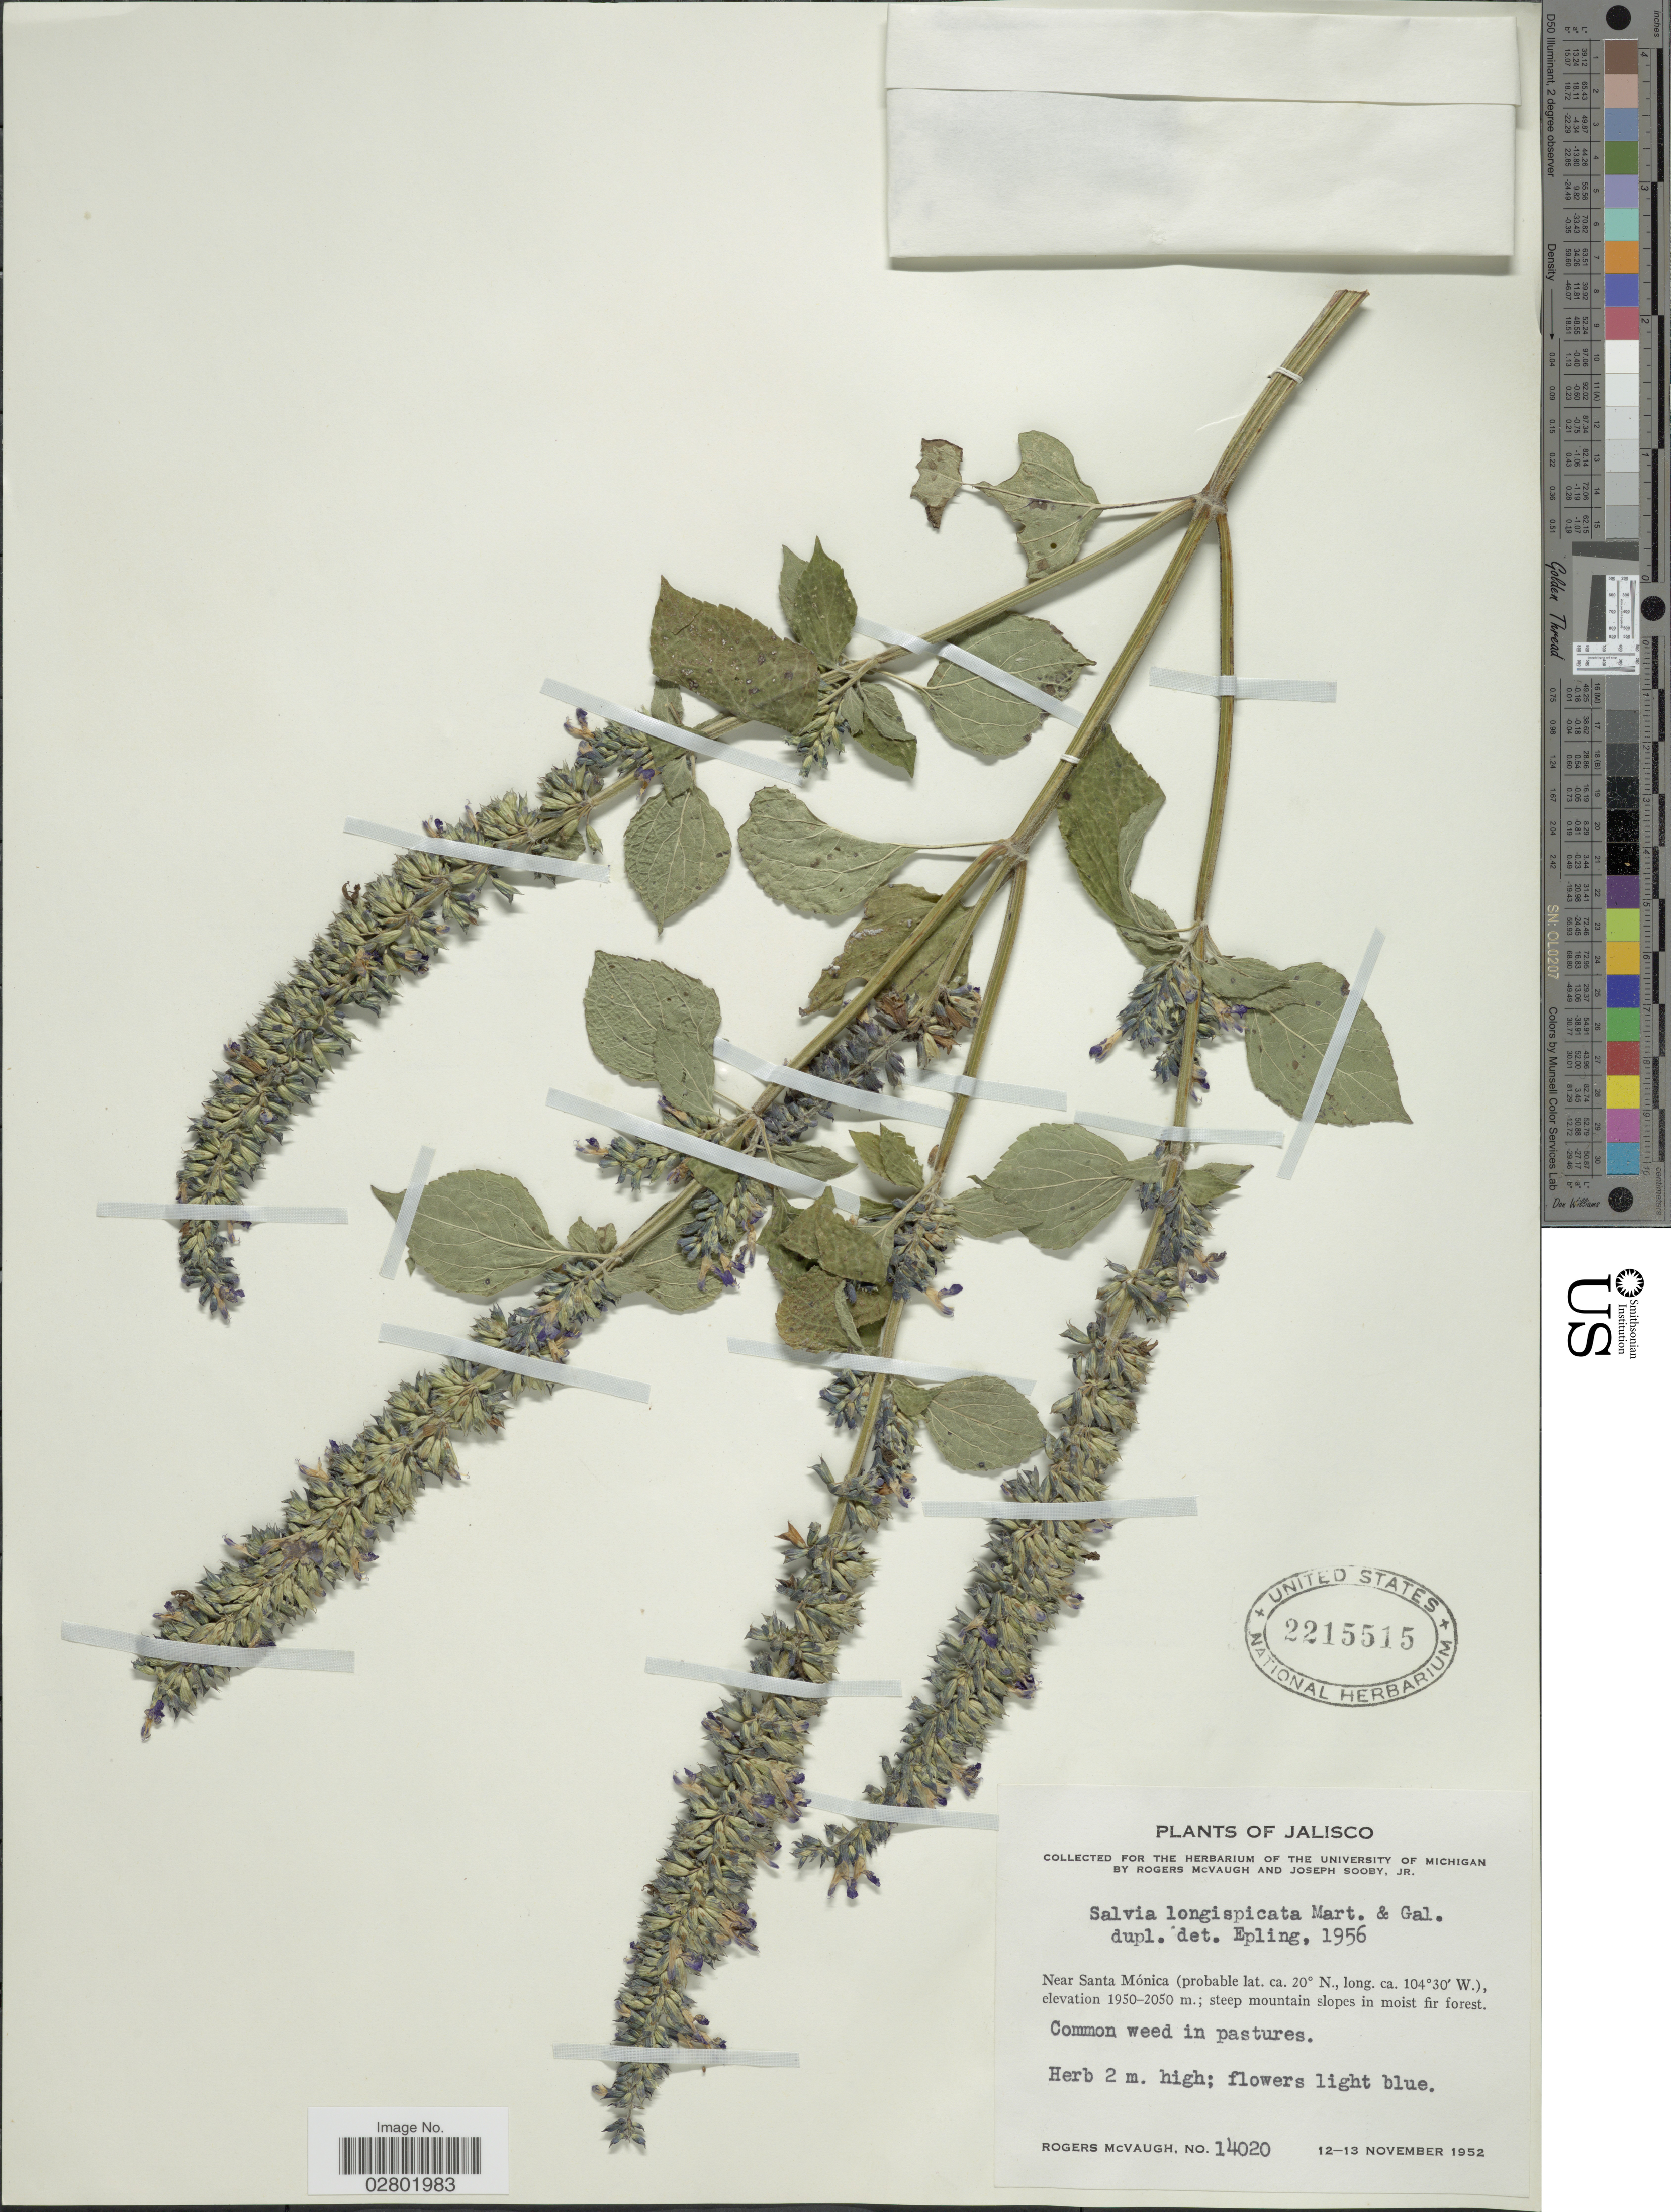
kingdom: Plantae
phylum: Tracheophyta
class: Magnoliopsida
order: Lamiales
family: Lamiaceae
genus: Salvia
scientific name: Salvia longispicata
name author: M. Martens & Galeotti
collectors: R. McVaugh & J. Sooby Jr.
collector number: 14020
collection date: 1952-11-12/1952-11-13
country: Mexico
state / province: Jalisco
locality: Near Santa Mónica.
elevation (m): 1950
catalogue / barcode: US 2215515